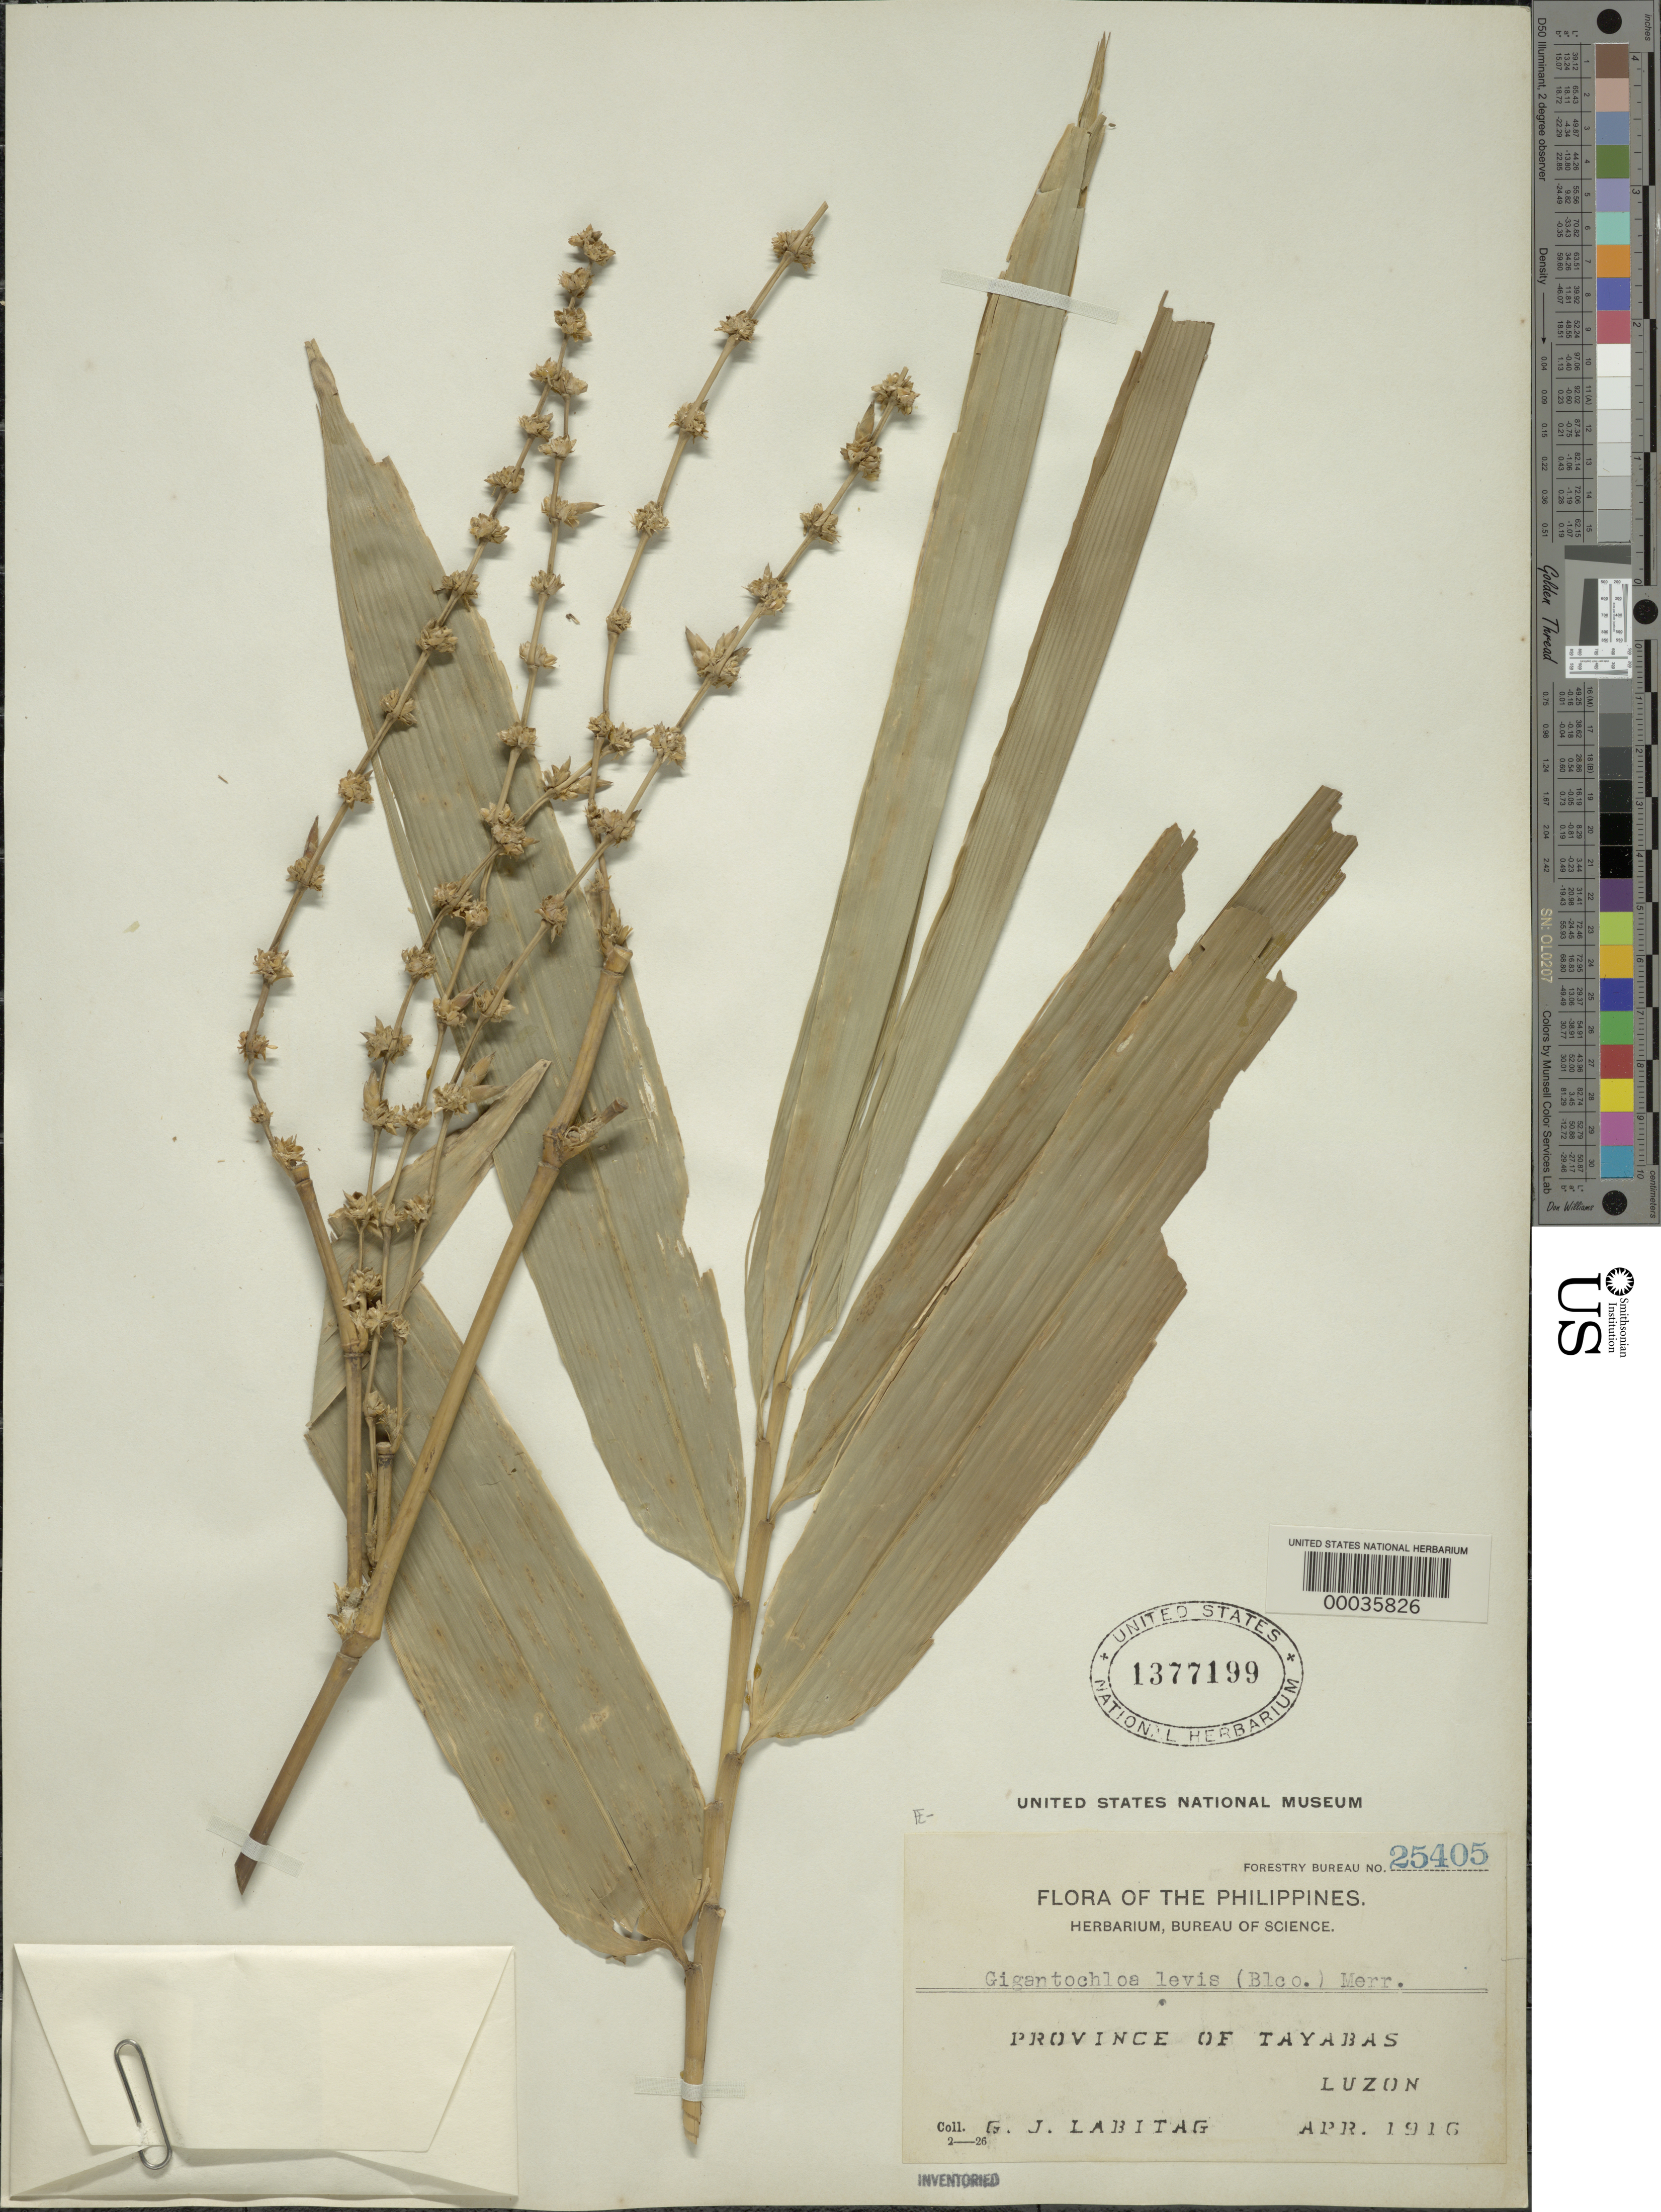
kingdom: Plantae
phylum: Tracheophyta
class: Liliopsida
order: Poales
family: Poaceae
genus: Dendrocalamus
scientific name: Dendrocalamus laevis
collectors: G. Labitag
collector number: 25405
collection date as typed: Apr 1916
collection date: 1916-04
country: Philippines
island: Luzon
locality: Tayabas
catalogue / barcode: US 1377199